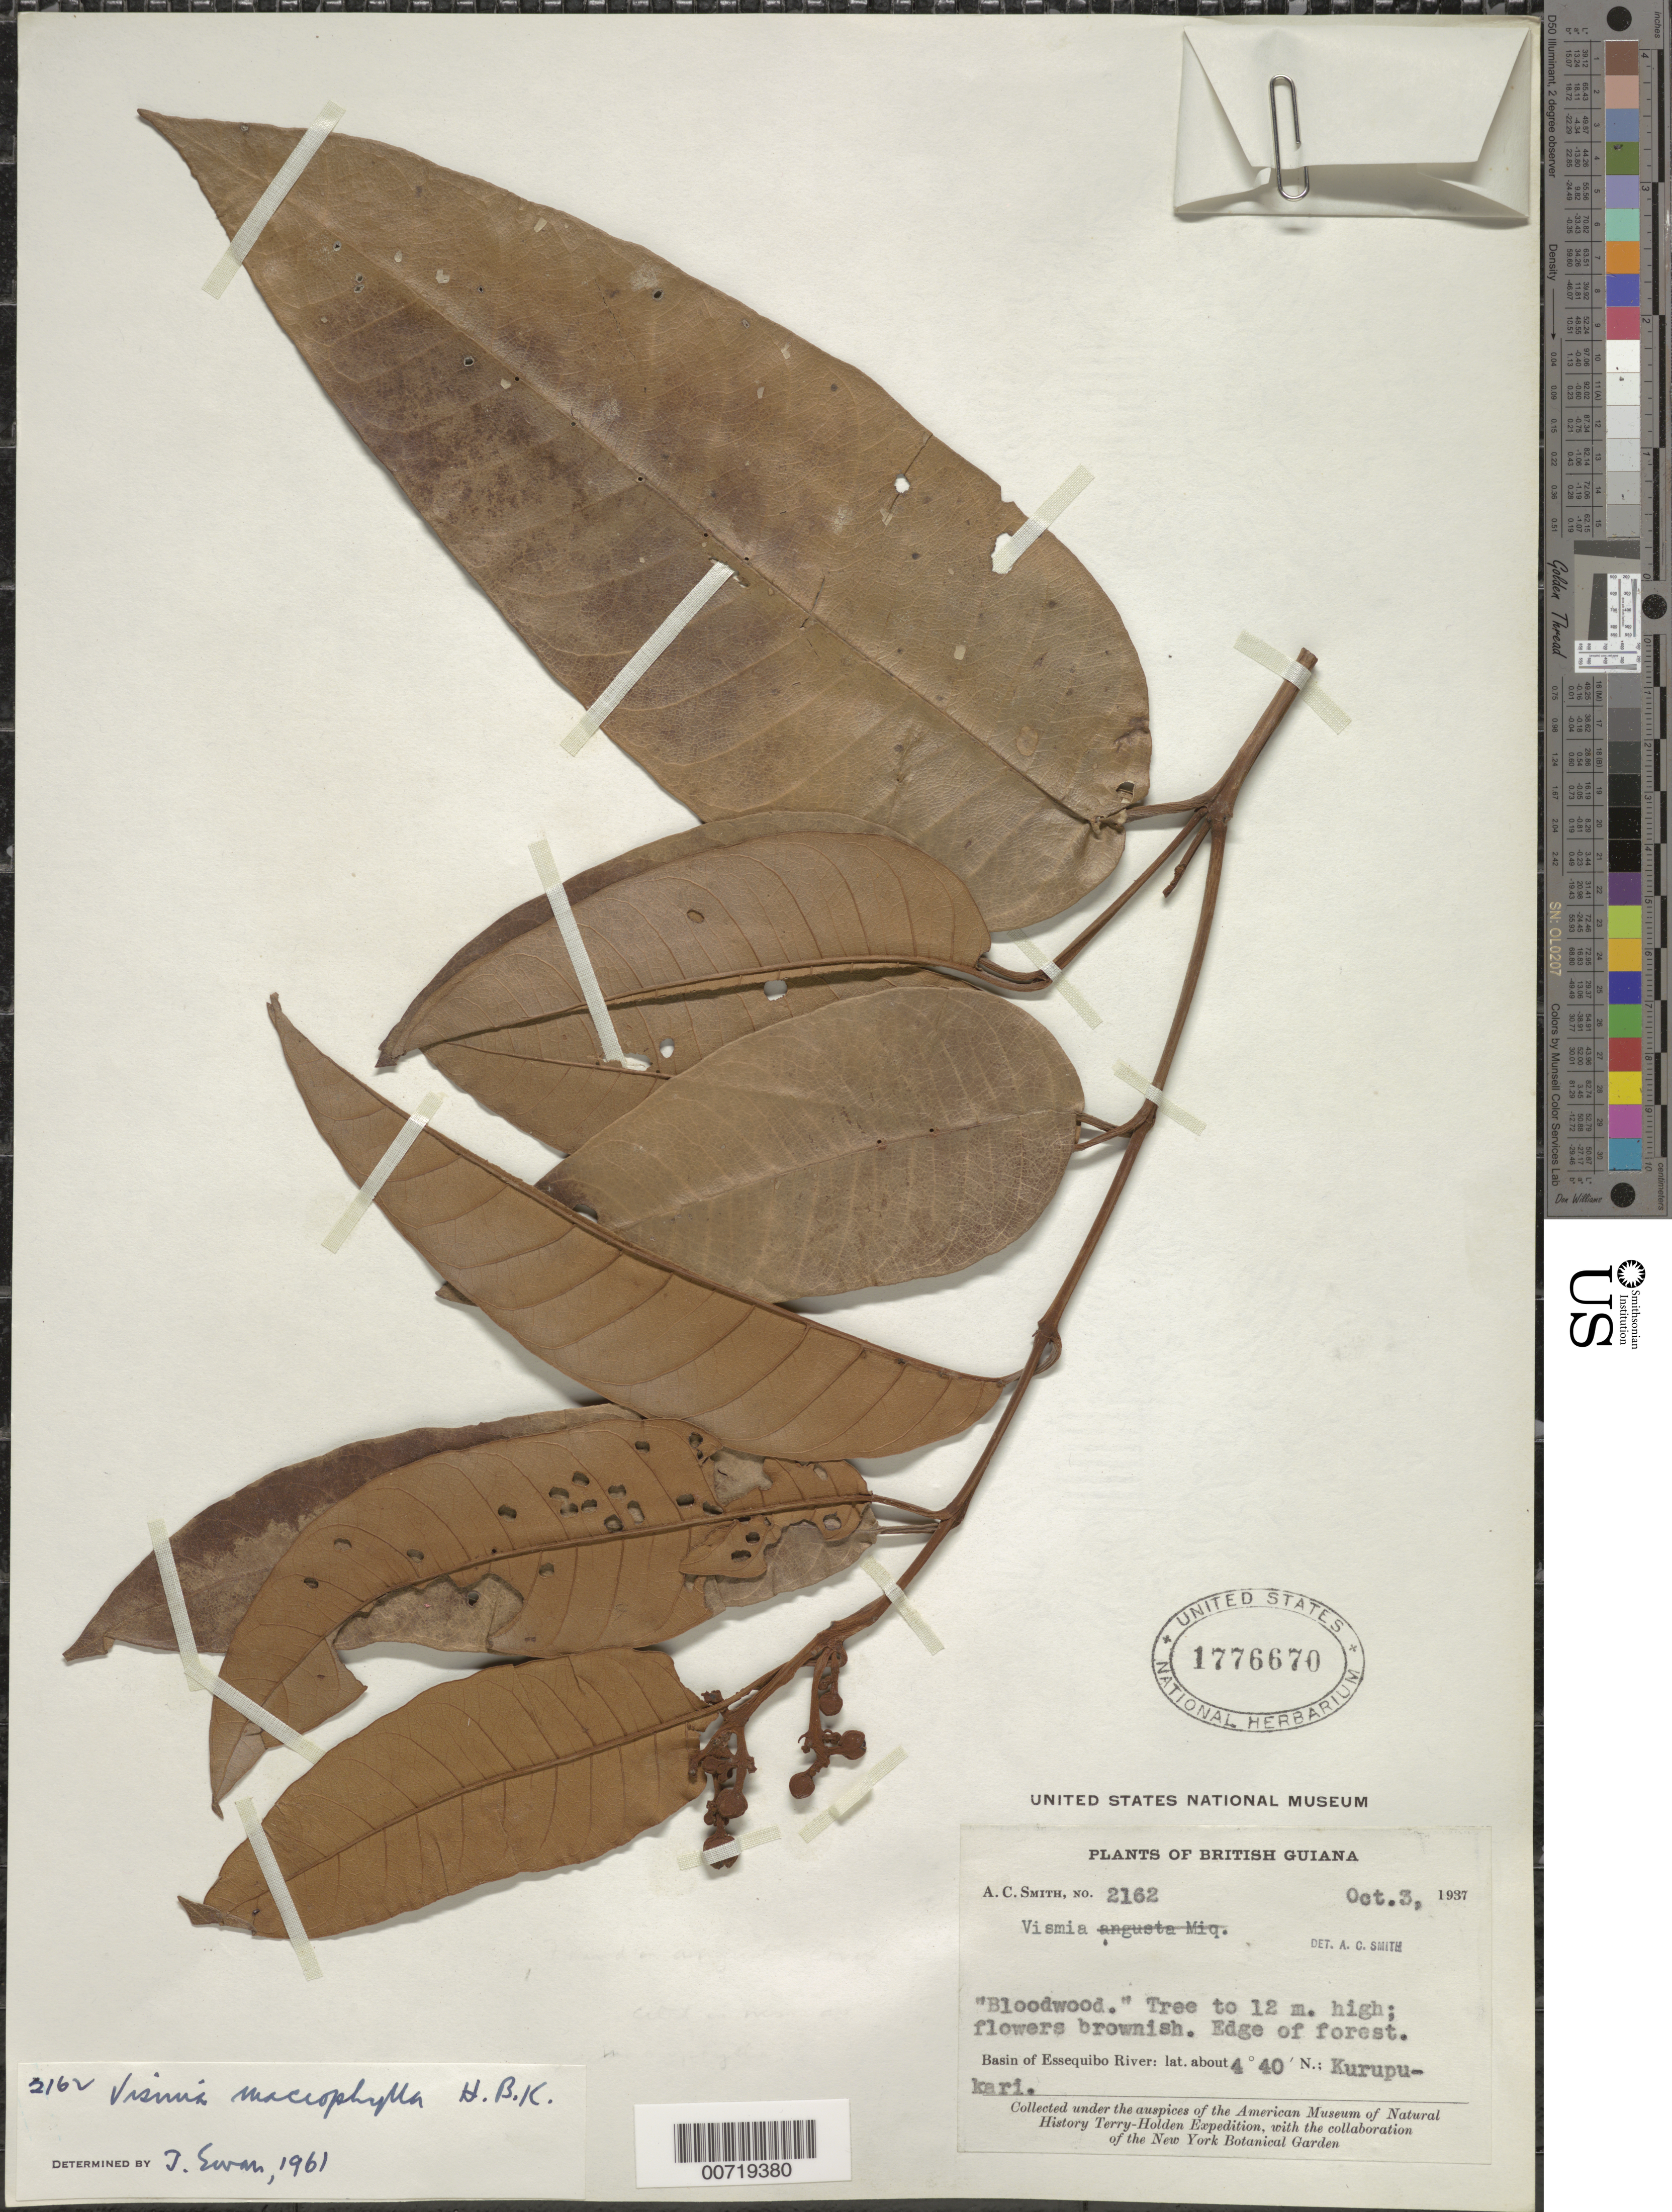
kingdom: Plantae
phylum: Tracheophyta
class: Magnoliopsida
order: Malpighiales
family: Hypericaceae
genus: Vismia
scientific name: Vismia japurensis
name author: Reichardt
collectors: A. C. Smith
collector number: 2162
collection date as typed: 3-Oct-37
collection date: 1937-10-03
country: Guyana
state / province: Potaro-Siparuni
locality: Kurupukari, Essequibo River basin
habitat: Edge of forest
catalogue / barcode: US 1776670